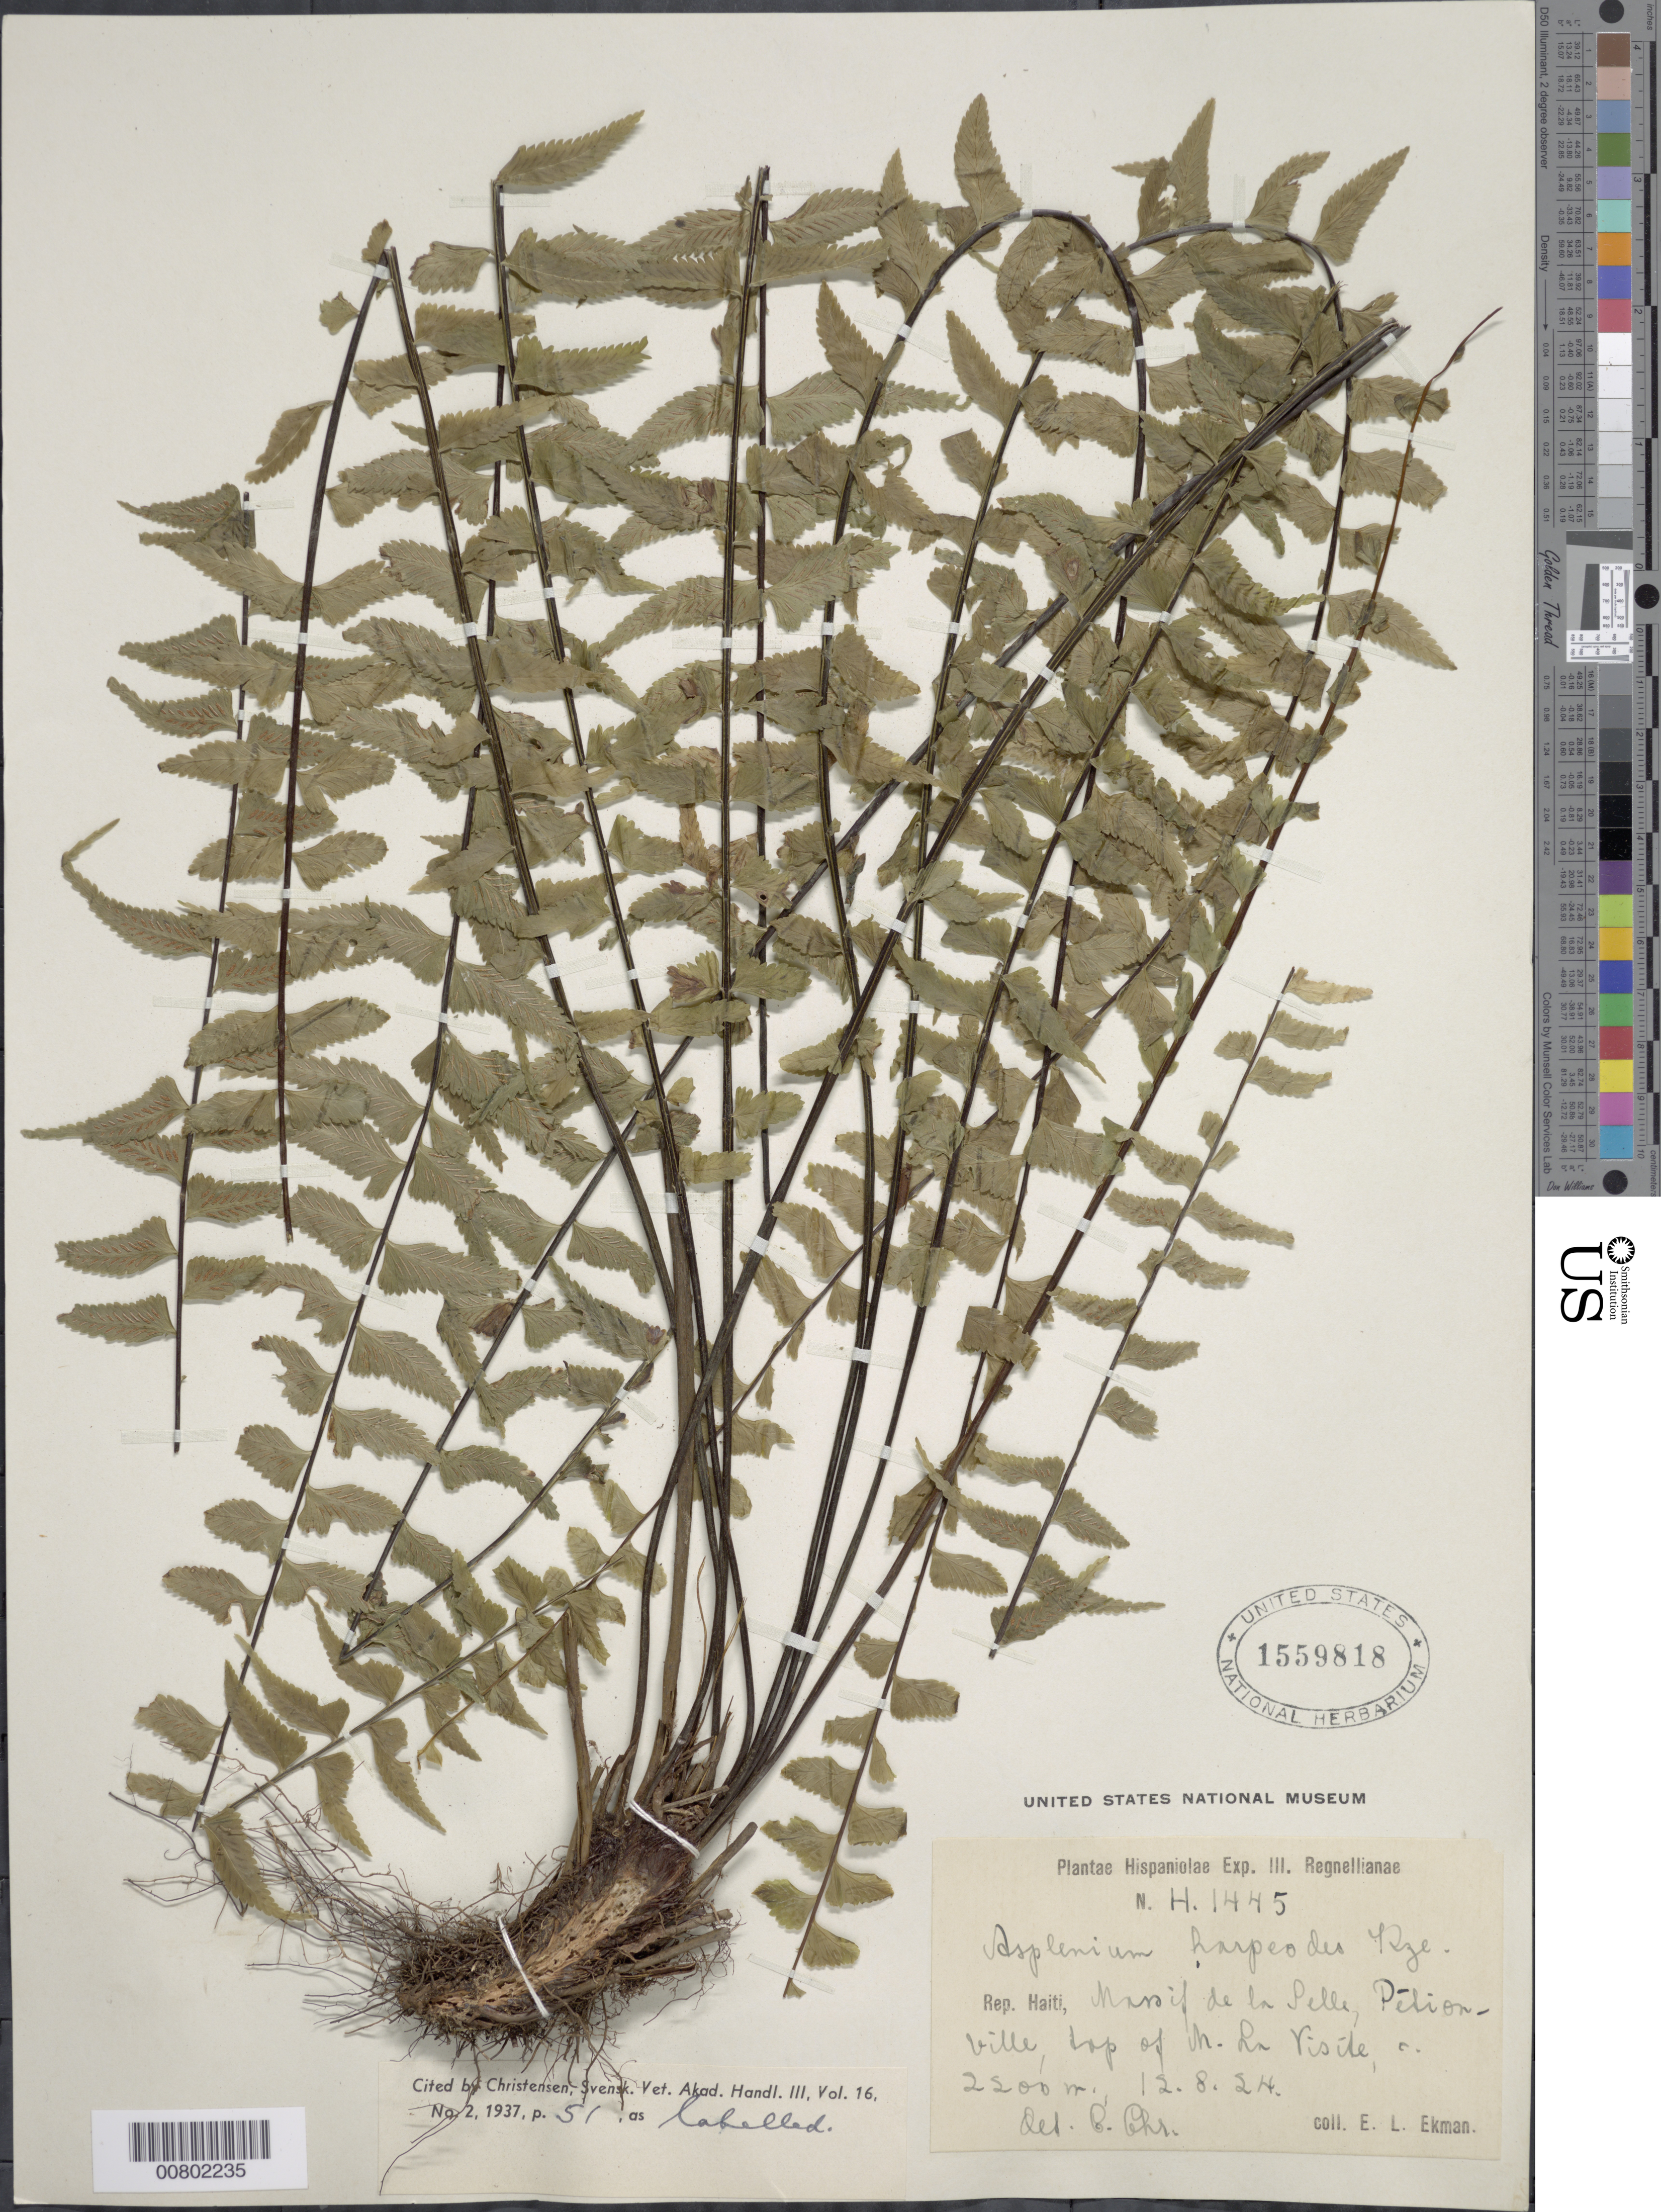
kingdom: Plantae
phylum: Tracheophyta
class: Polypodiopsida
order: Polypodiales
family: Aspleniaceae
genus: Asplenium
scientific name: Asplenium harpeodes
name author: Kunze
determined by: Christensen, C. F. A.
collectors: E. L. Ekman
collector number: H 1445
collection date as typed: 12 Aug 1924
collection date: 1924-08-12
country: Haiti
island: Hispaniola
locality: Massif de la Selle, Pétionville, top of M. La Visite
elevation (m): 2200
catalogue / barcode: US 1559818